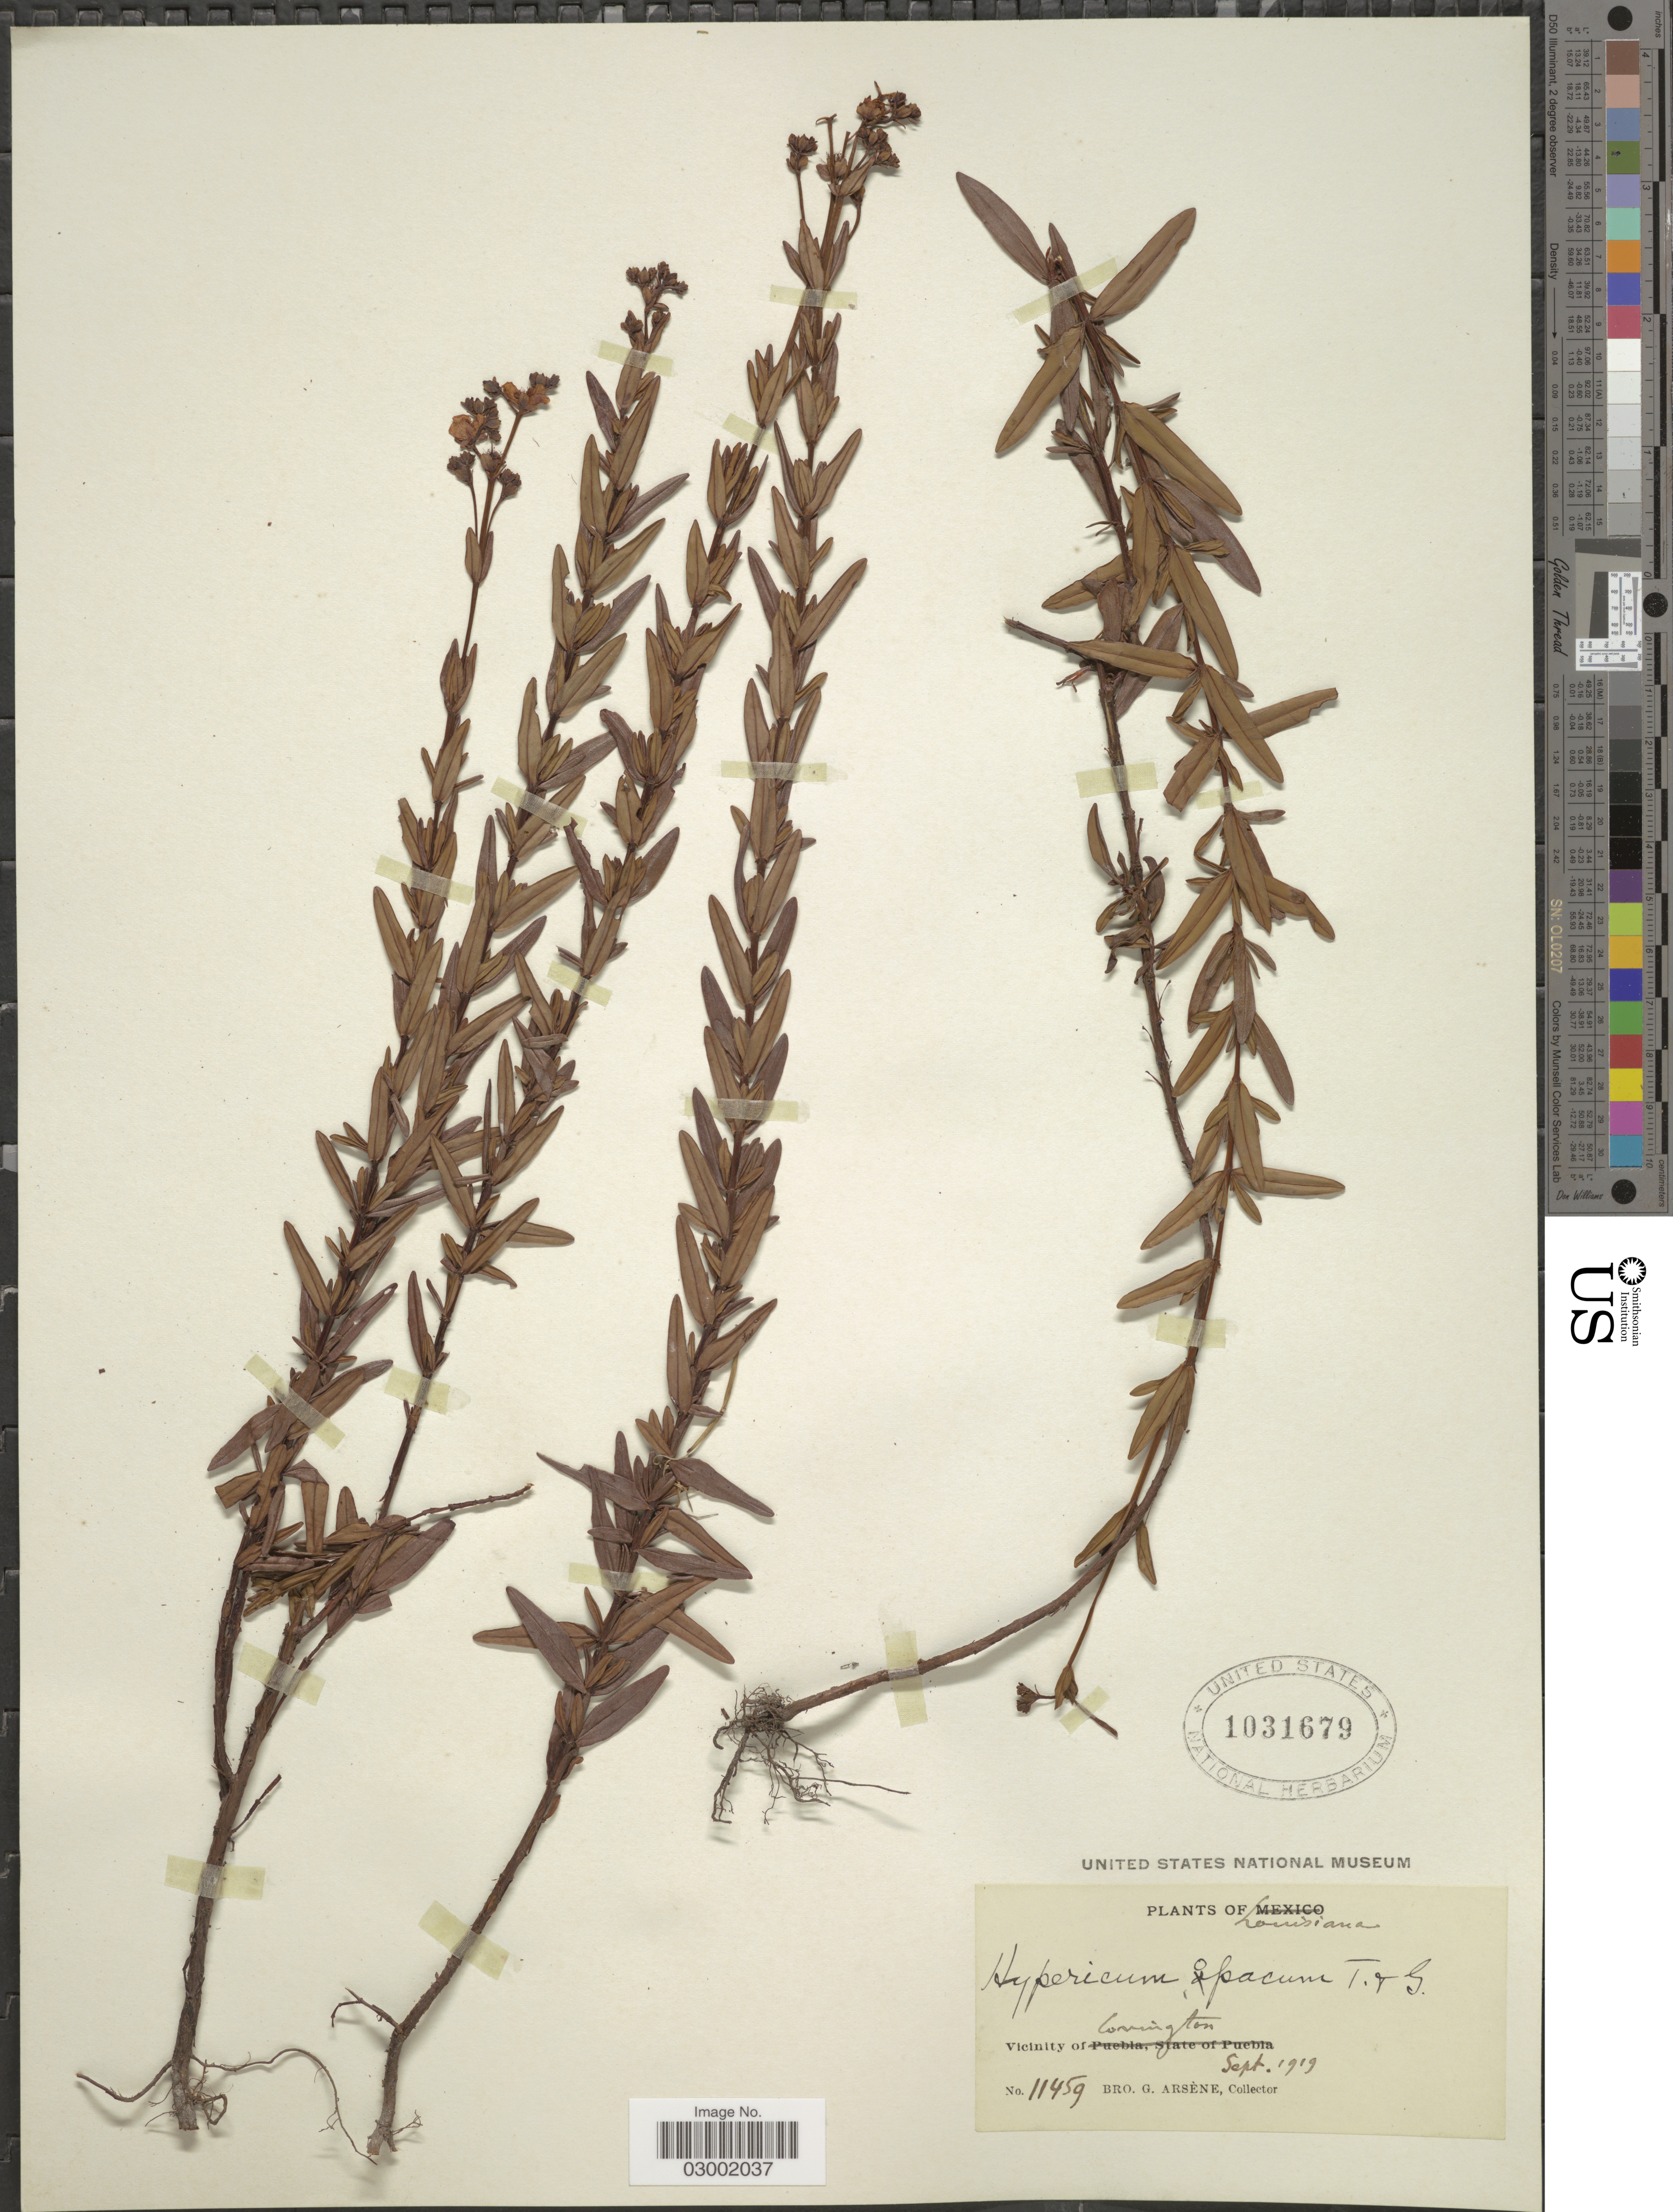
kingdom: Plantae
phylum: Tracheophyta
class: Magnoliopsida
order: Malpighiales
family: Hypericaceae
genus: Hypericum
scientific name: Hypericum opacum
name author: Torr. & A. Gray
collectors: Bro. G. Arsène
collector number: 11459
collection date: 1919-09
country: United States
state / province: Louisiana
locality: Vicinity of Covington.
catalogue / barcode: US 1031679